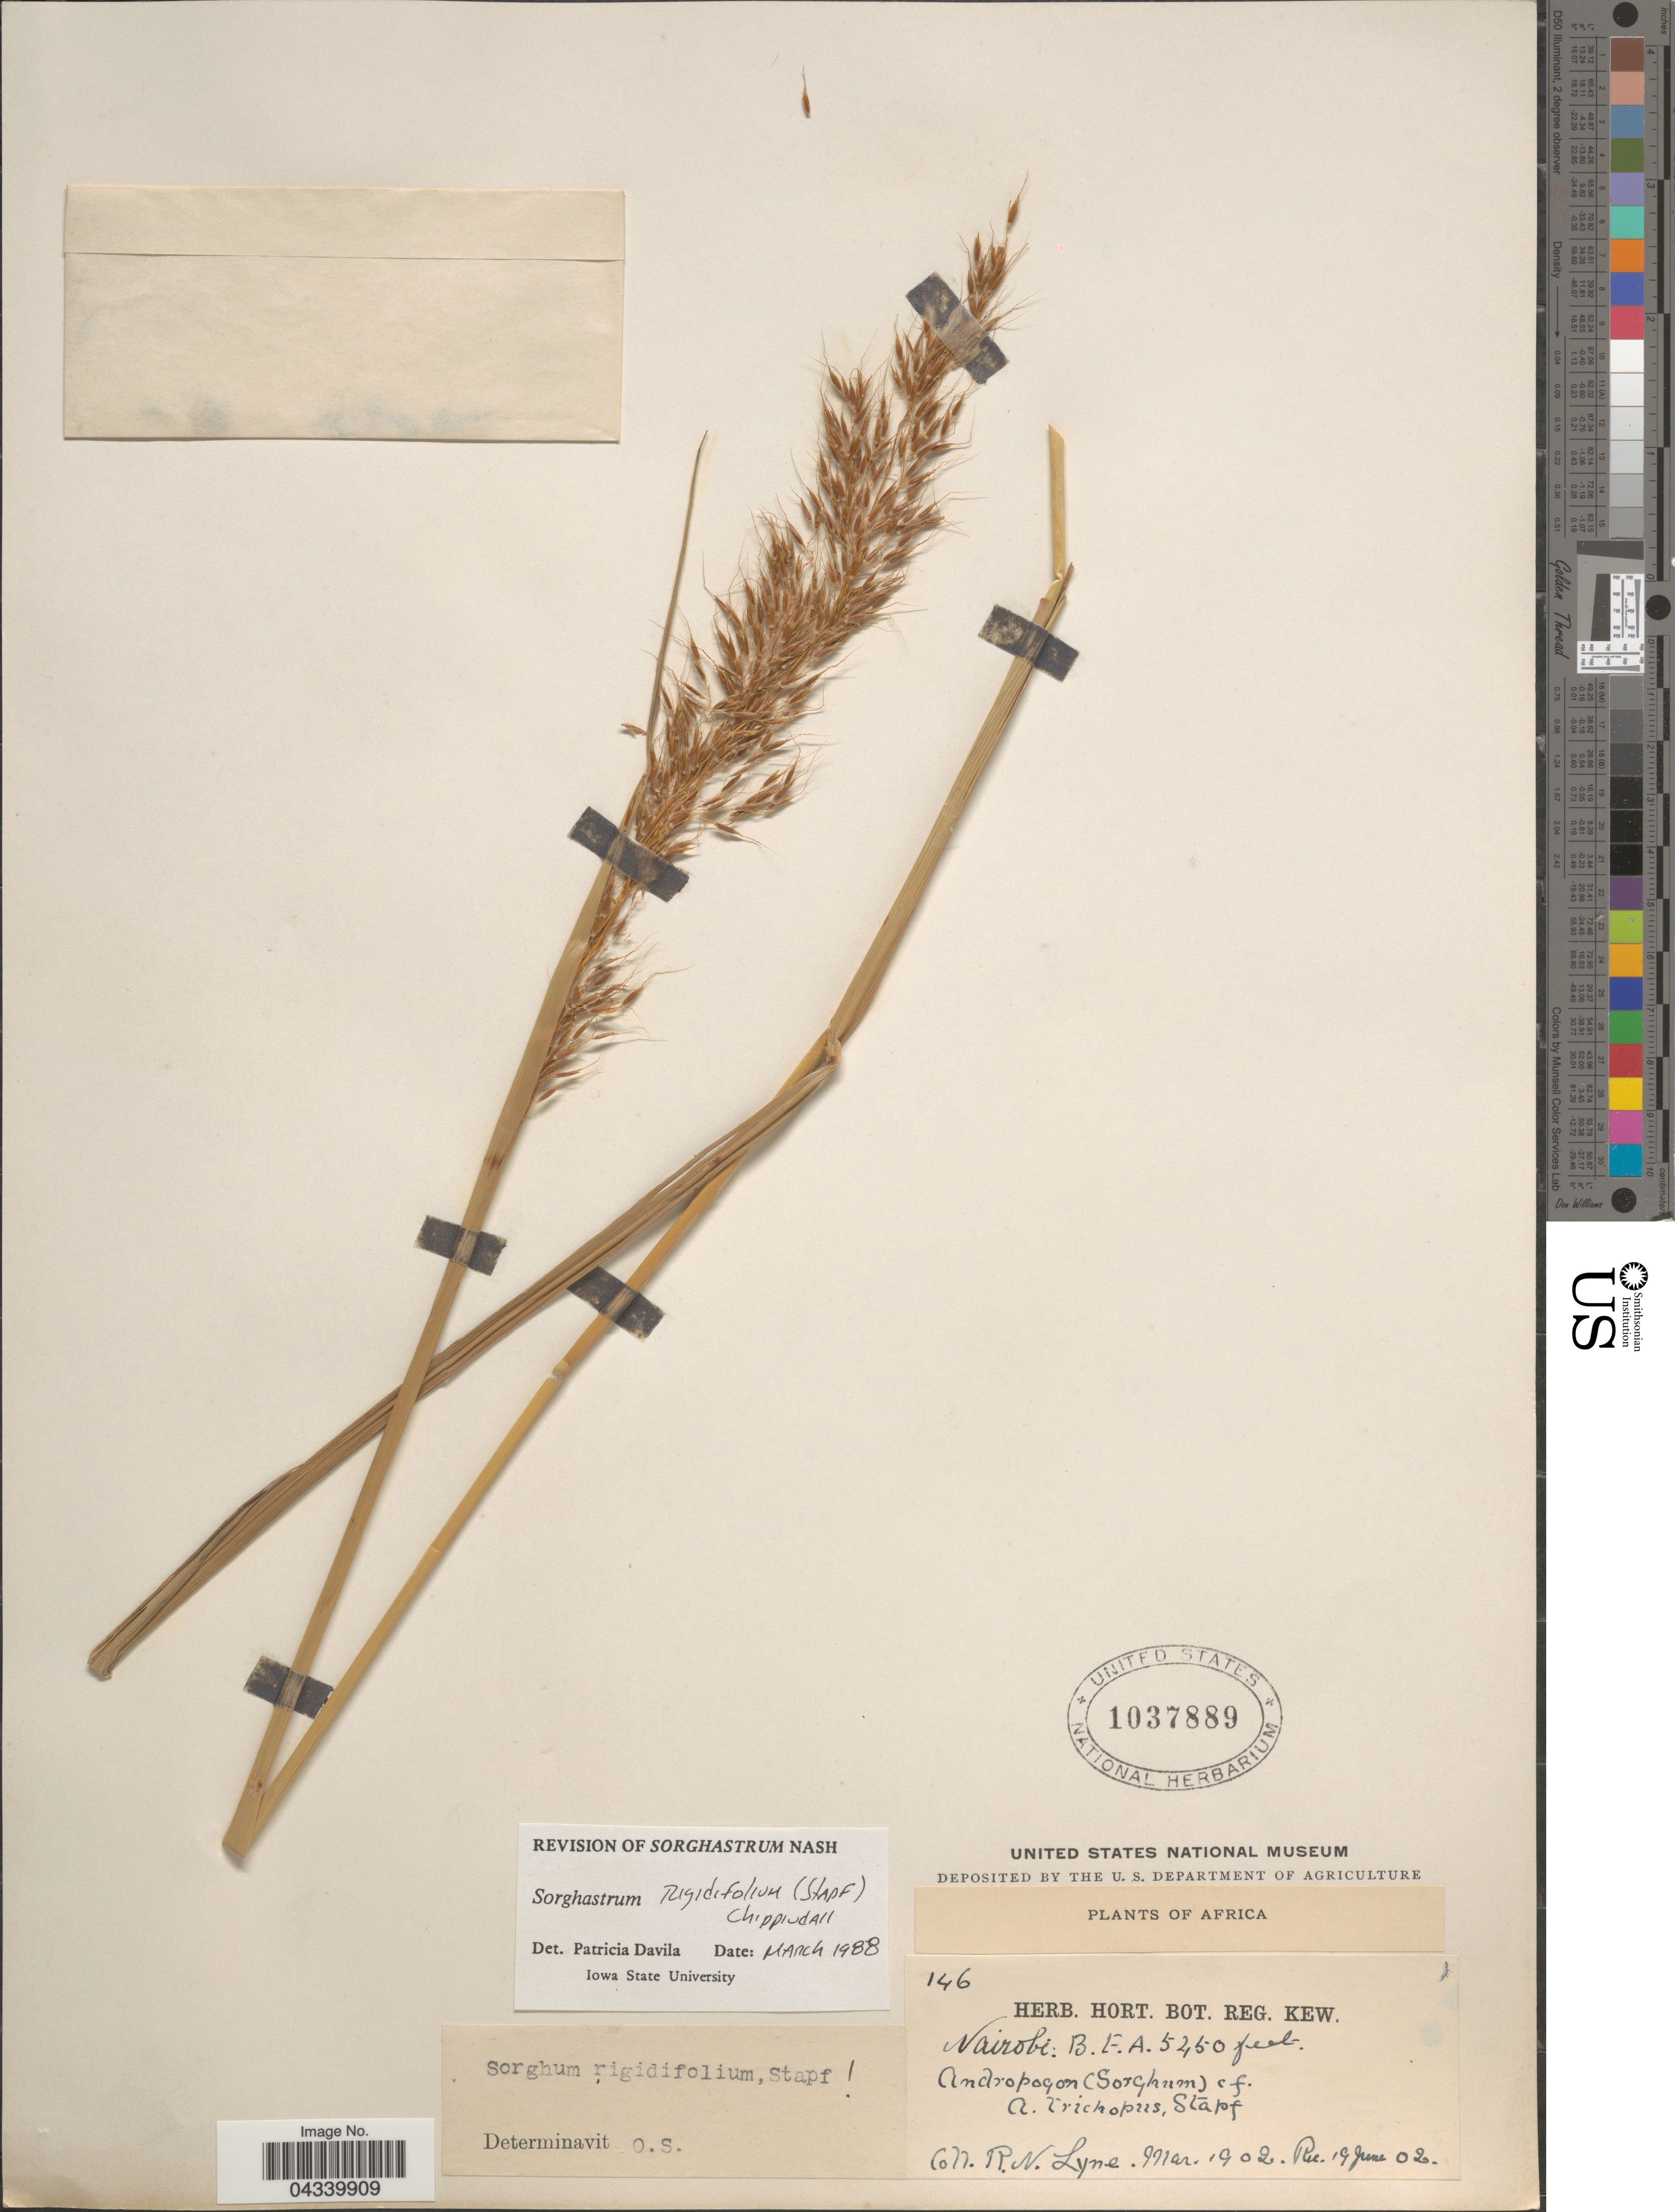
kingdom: Plantae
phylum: Tracheophyta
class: Liliopsida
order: Poales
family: Poaceae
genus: Sorghastrum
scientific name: Sorghastrum stipoides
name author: (Kunth) Nash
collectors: R. Lyne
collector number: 146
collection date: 1902-03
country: Kenya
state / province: Nairobi Area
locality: Nairobi: B.E.A.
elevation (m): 1661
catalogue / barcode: US 1037889